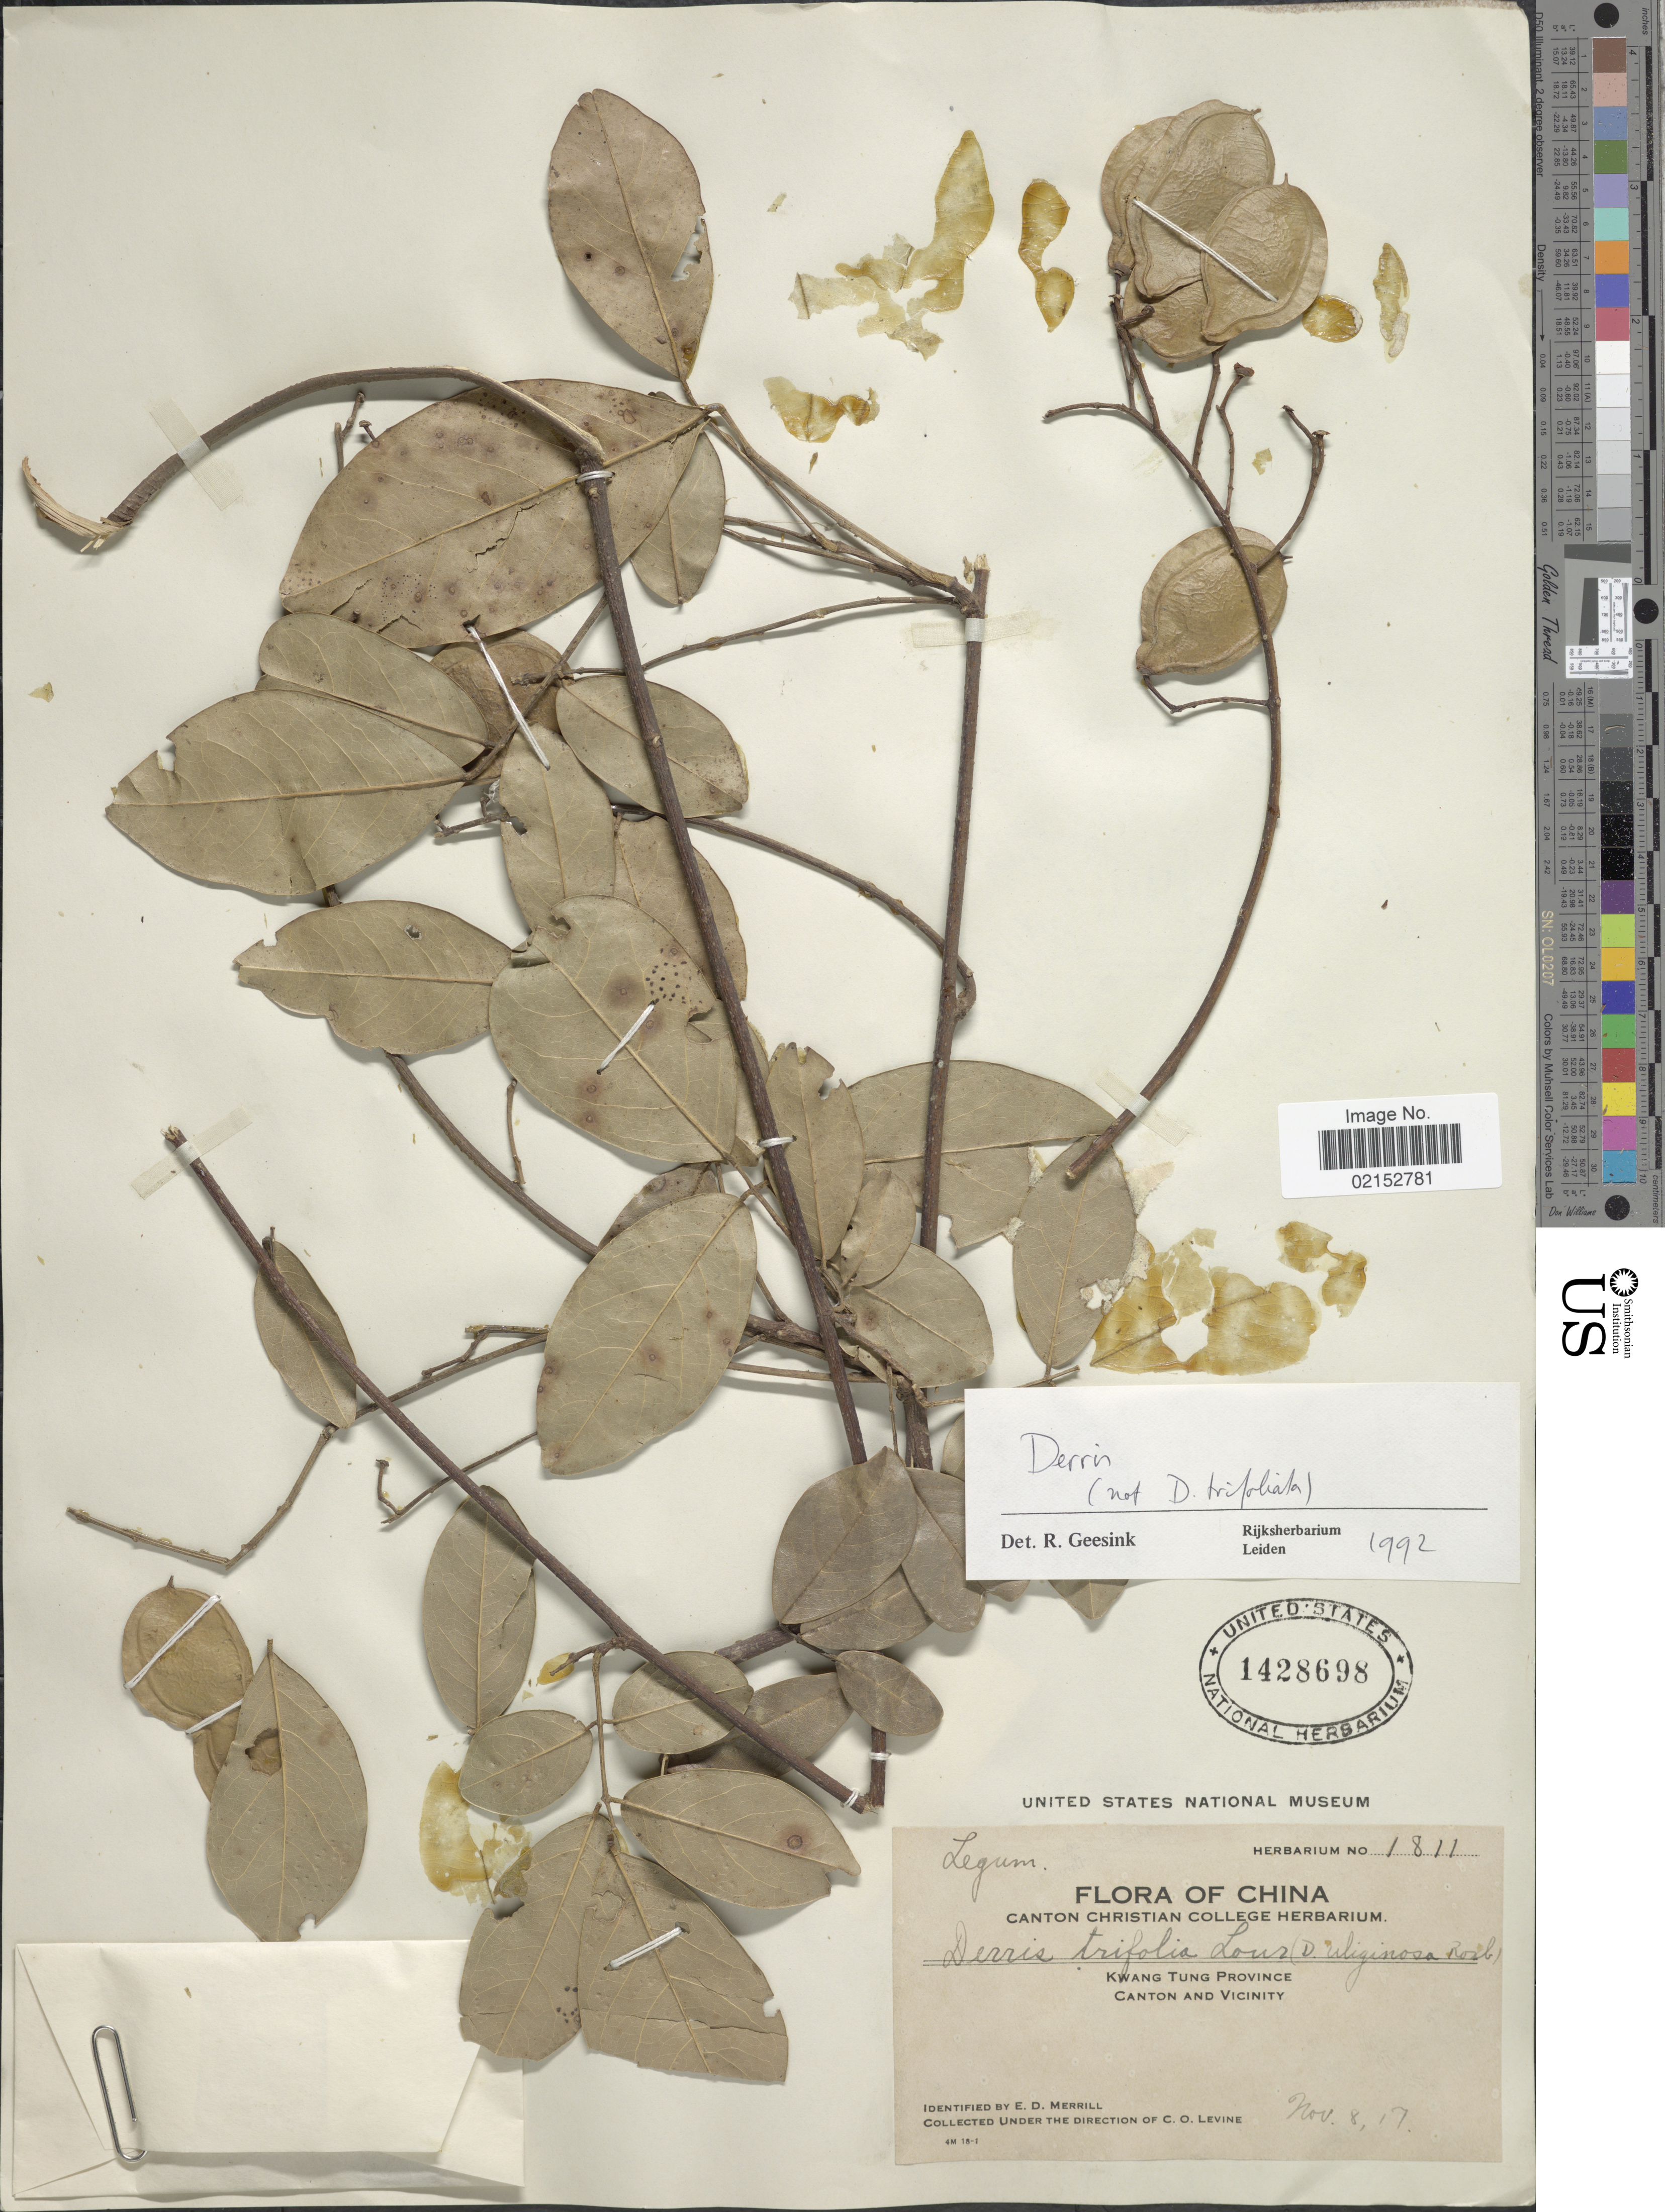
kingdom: Plantae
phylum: Tracheophyta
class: Magnoliopsida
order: Fabales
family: Fabaceae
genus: Derris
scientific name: Derris sp.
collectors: C. O. Levine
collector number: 1811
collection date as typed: Transcribed d/m/y: 8/11/17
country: China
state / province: Guangdong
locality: Kwang Tung Province, Canton and Vicinity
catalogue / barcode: US 1428698